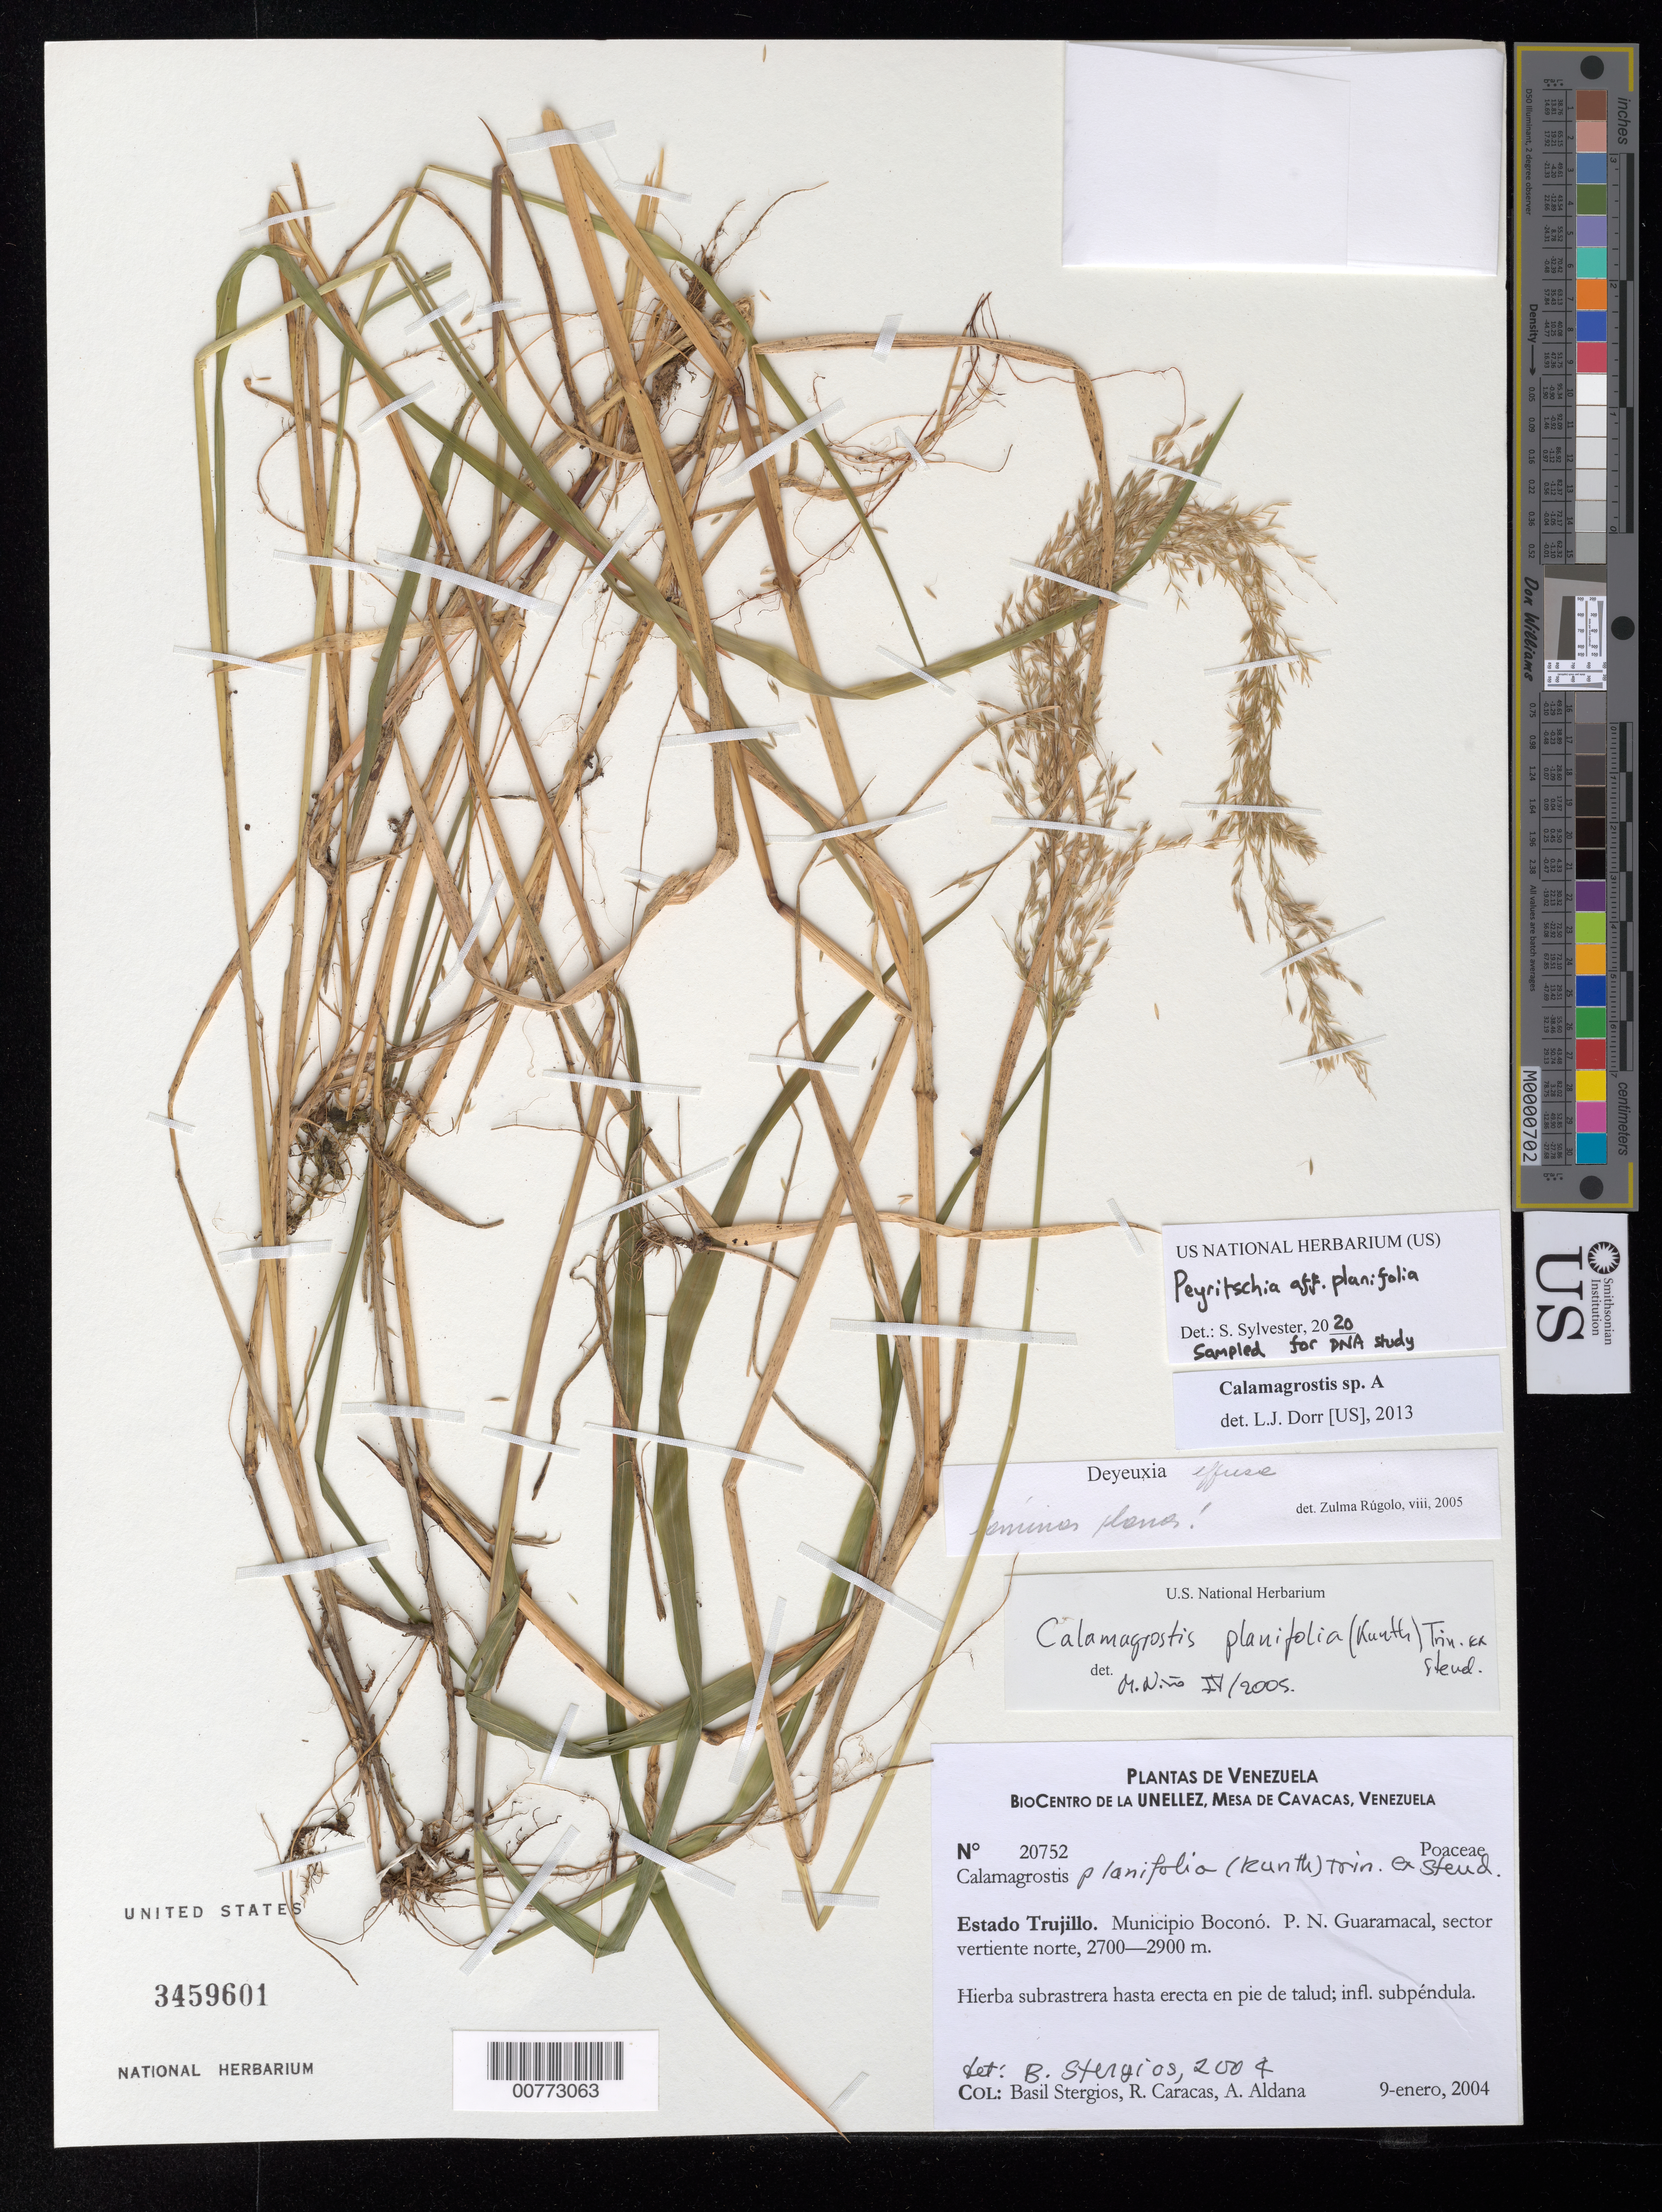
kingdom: Plantae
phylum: Tracheophyta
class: Liliopsida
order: Poales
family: Poaceae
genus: Calamagrostis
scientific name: Calamagrostis sp. a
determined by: Dorr, L. J., (BOT), Smithsonian Institution - National Museum of Natural History (UNITED STATES)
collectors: B. G. Stergios, R. Caracas & A. Aldana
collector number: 20752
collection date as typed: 09 Jan 2004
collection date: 2004-01-09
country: Venezuela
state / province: Trujillo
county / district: Boconó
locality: Parque Nacional Guaramacal, vertiente N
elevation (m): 2700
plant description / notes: PORT, US, VEN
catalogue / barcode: US 3459601